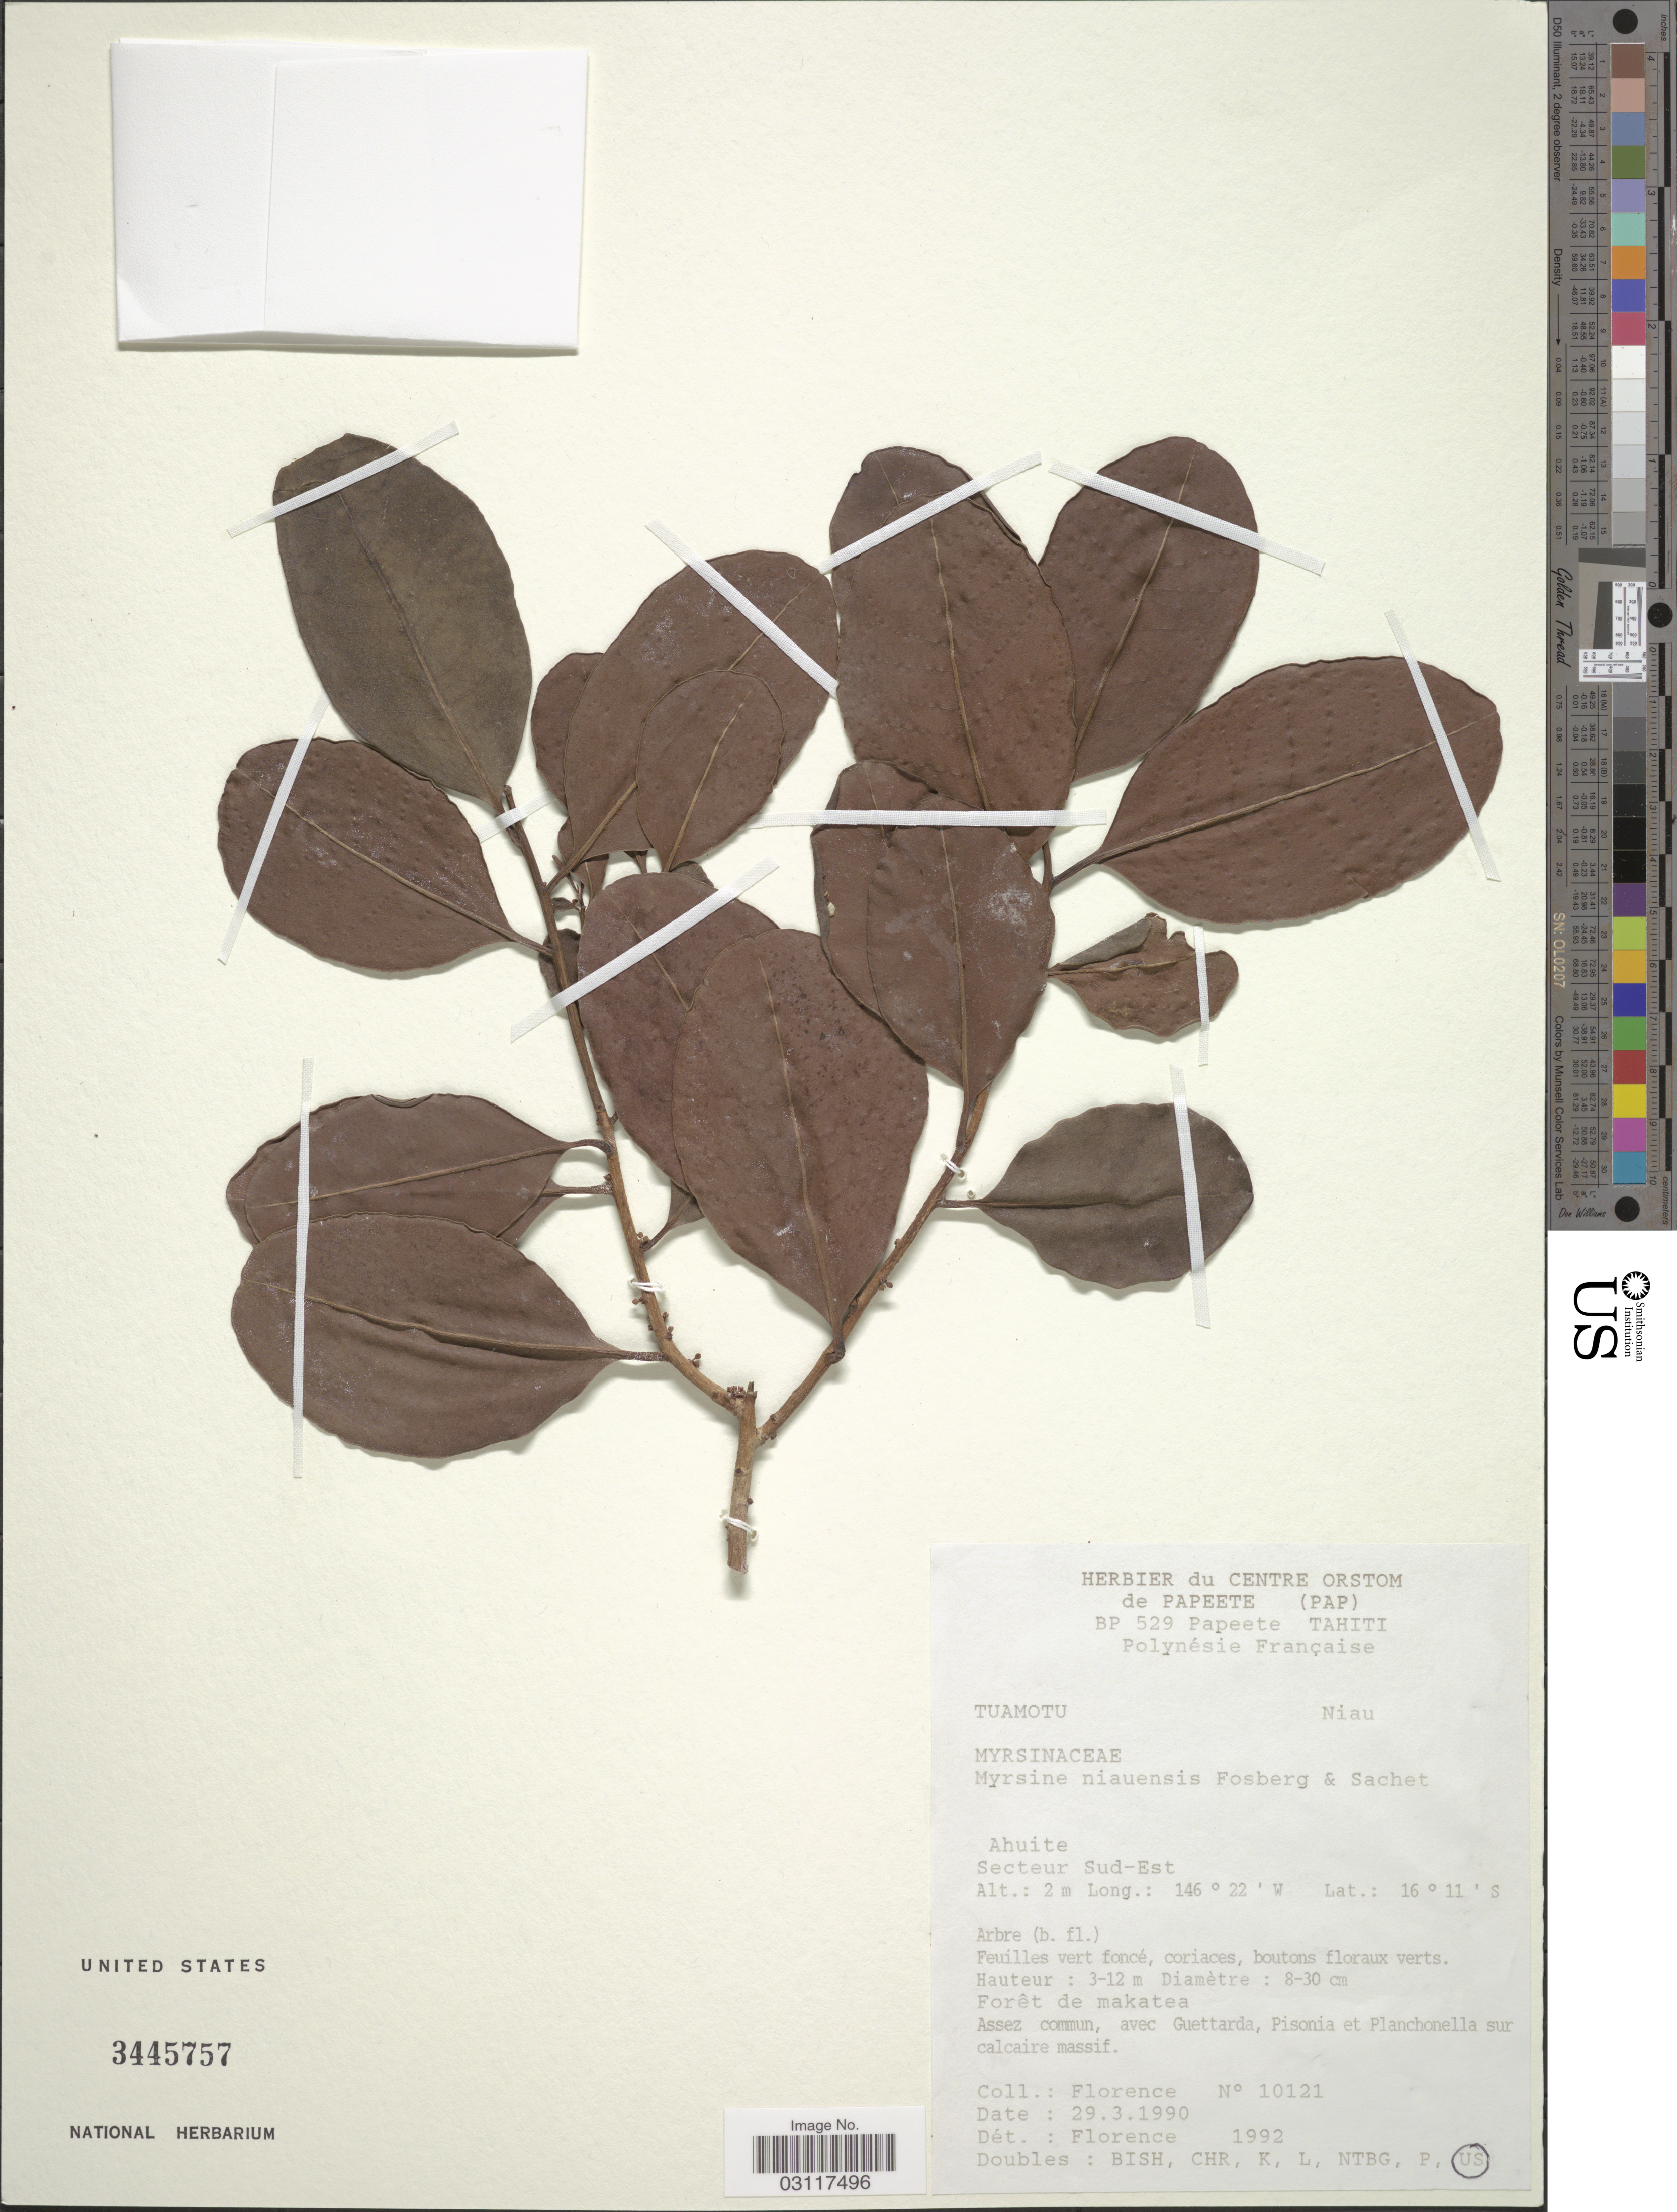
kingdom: Plantae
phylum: Tracheophyta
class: Magnoliopsida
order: Ericales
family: Primulaceae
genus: Myrsine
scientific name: Myrsine naiuensis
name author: Fosberg & Sachet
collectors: -. Florence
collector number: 10121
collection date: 1990-03-29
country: French Polynesia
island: Niau Atoll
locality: Tuamotu. Niau, Ahuite, Secteur Sud-Est.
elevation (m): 2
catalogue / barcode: US 3445757